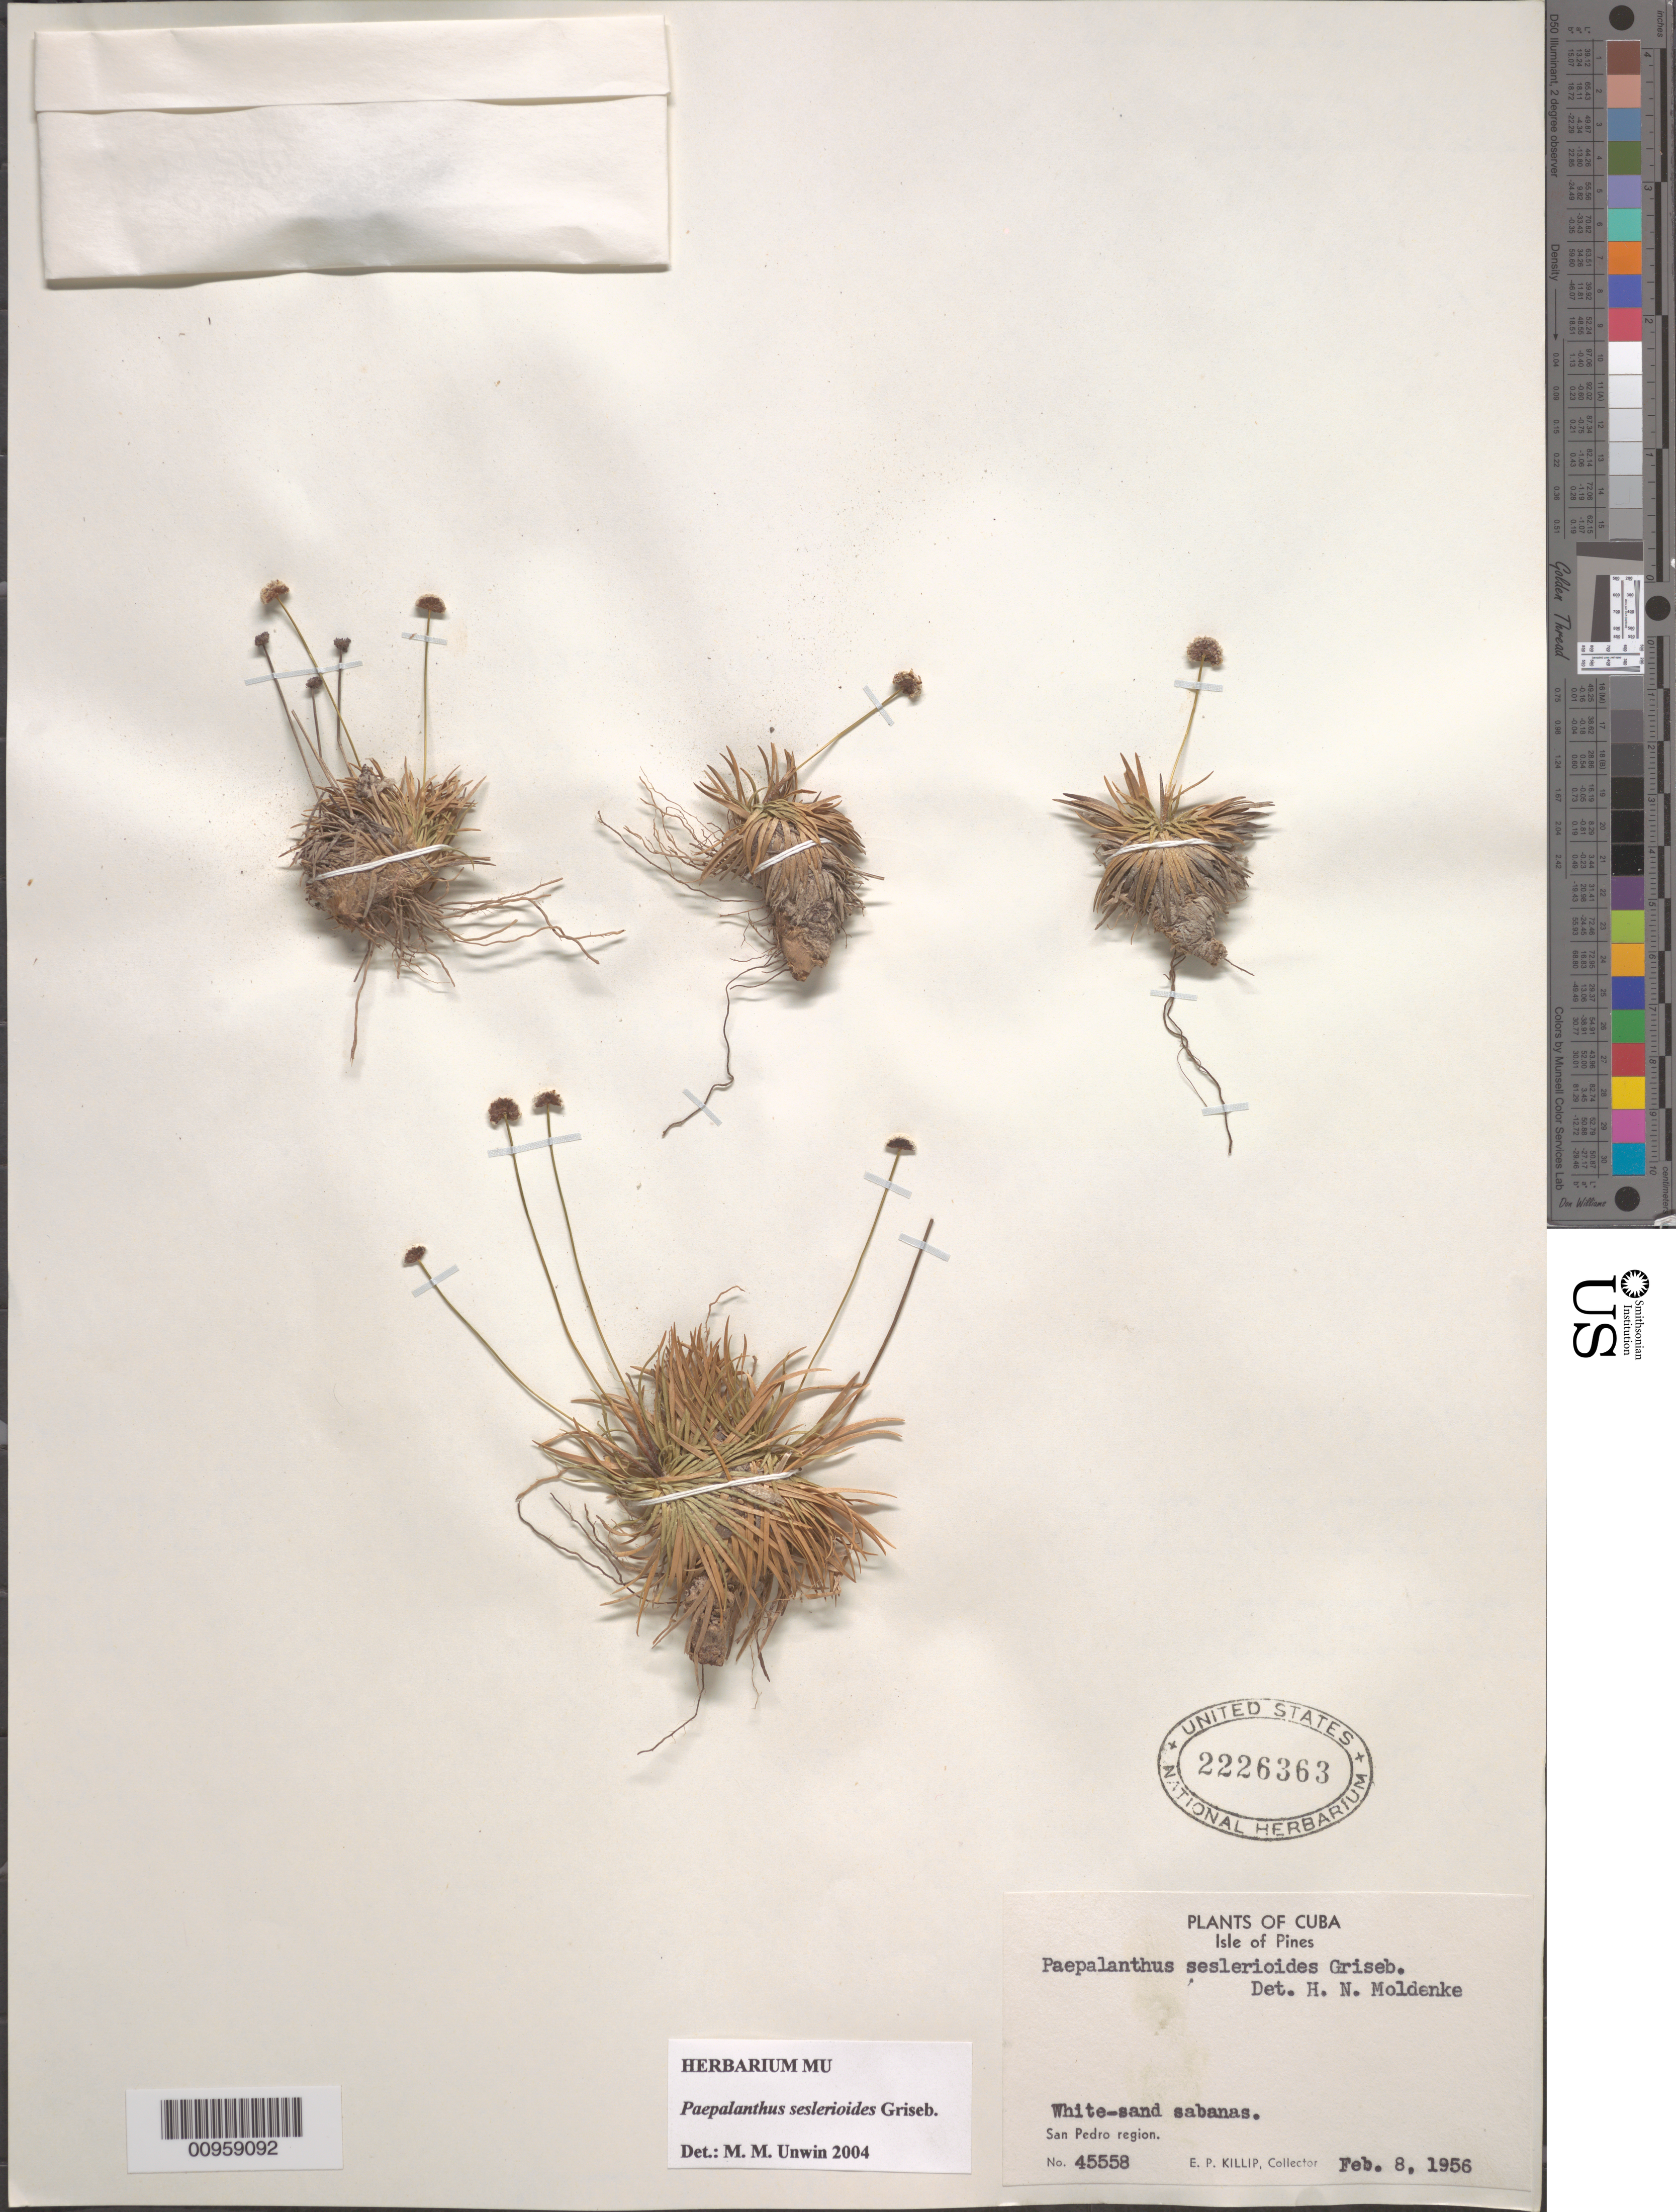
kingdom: Plantae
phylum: Tracheophyta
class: Liliopsida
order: Poales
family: Eriocaulaceae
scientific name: Giuliettia seslerioides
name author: (Griseb.) Andrino & Sano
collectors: E. P. Killip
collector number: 45558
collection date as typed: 08 Feb 1956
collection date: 1956-02-08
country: Cuba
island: Isla de la Juventud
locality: San Pedro Region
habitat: White-sand sabanas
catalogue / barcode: US 2226363